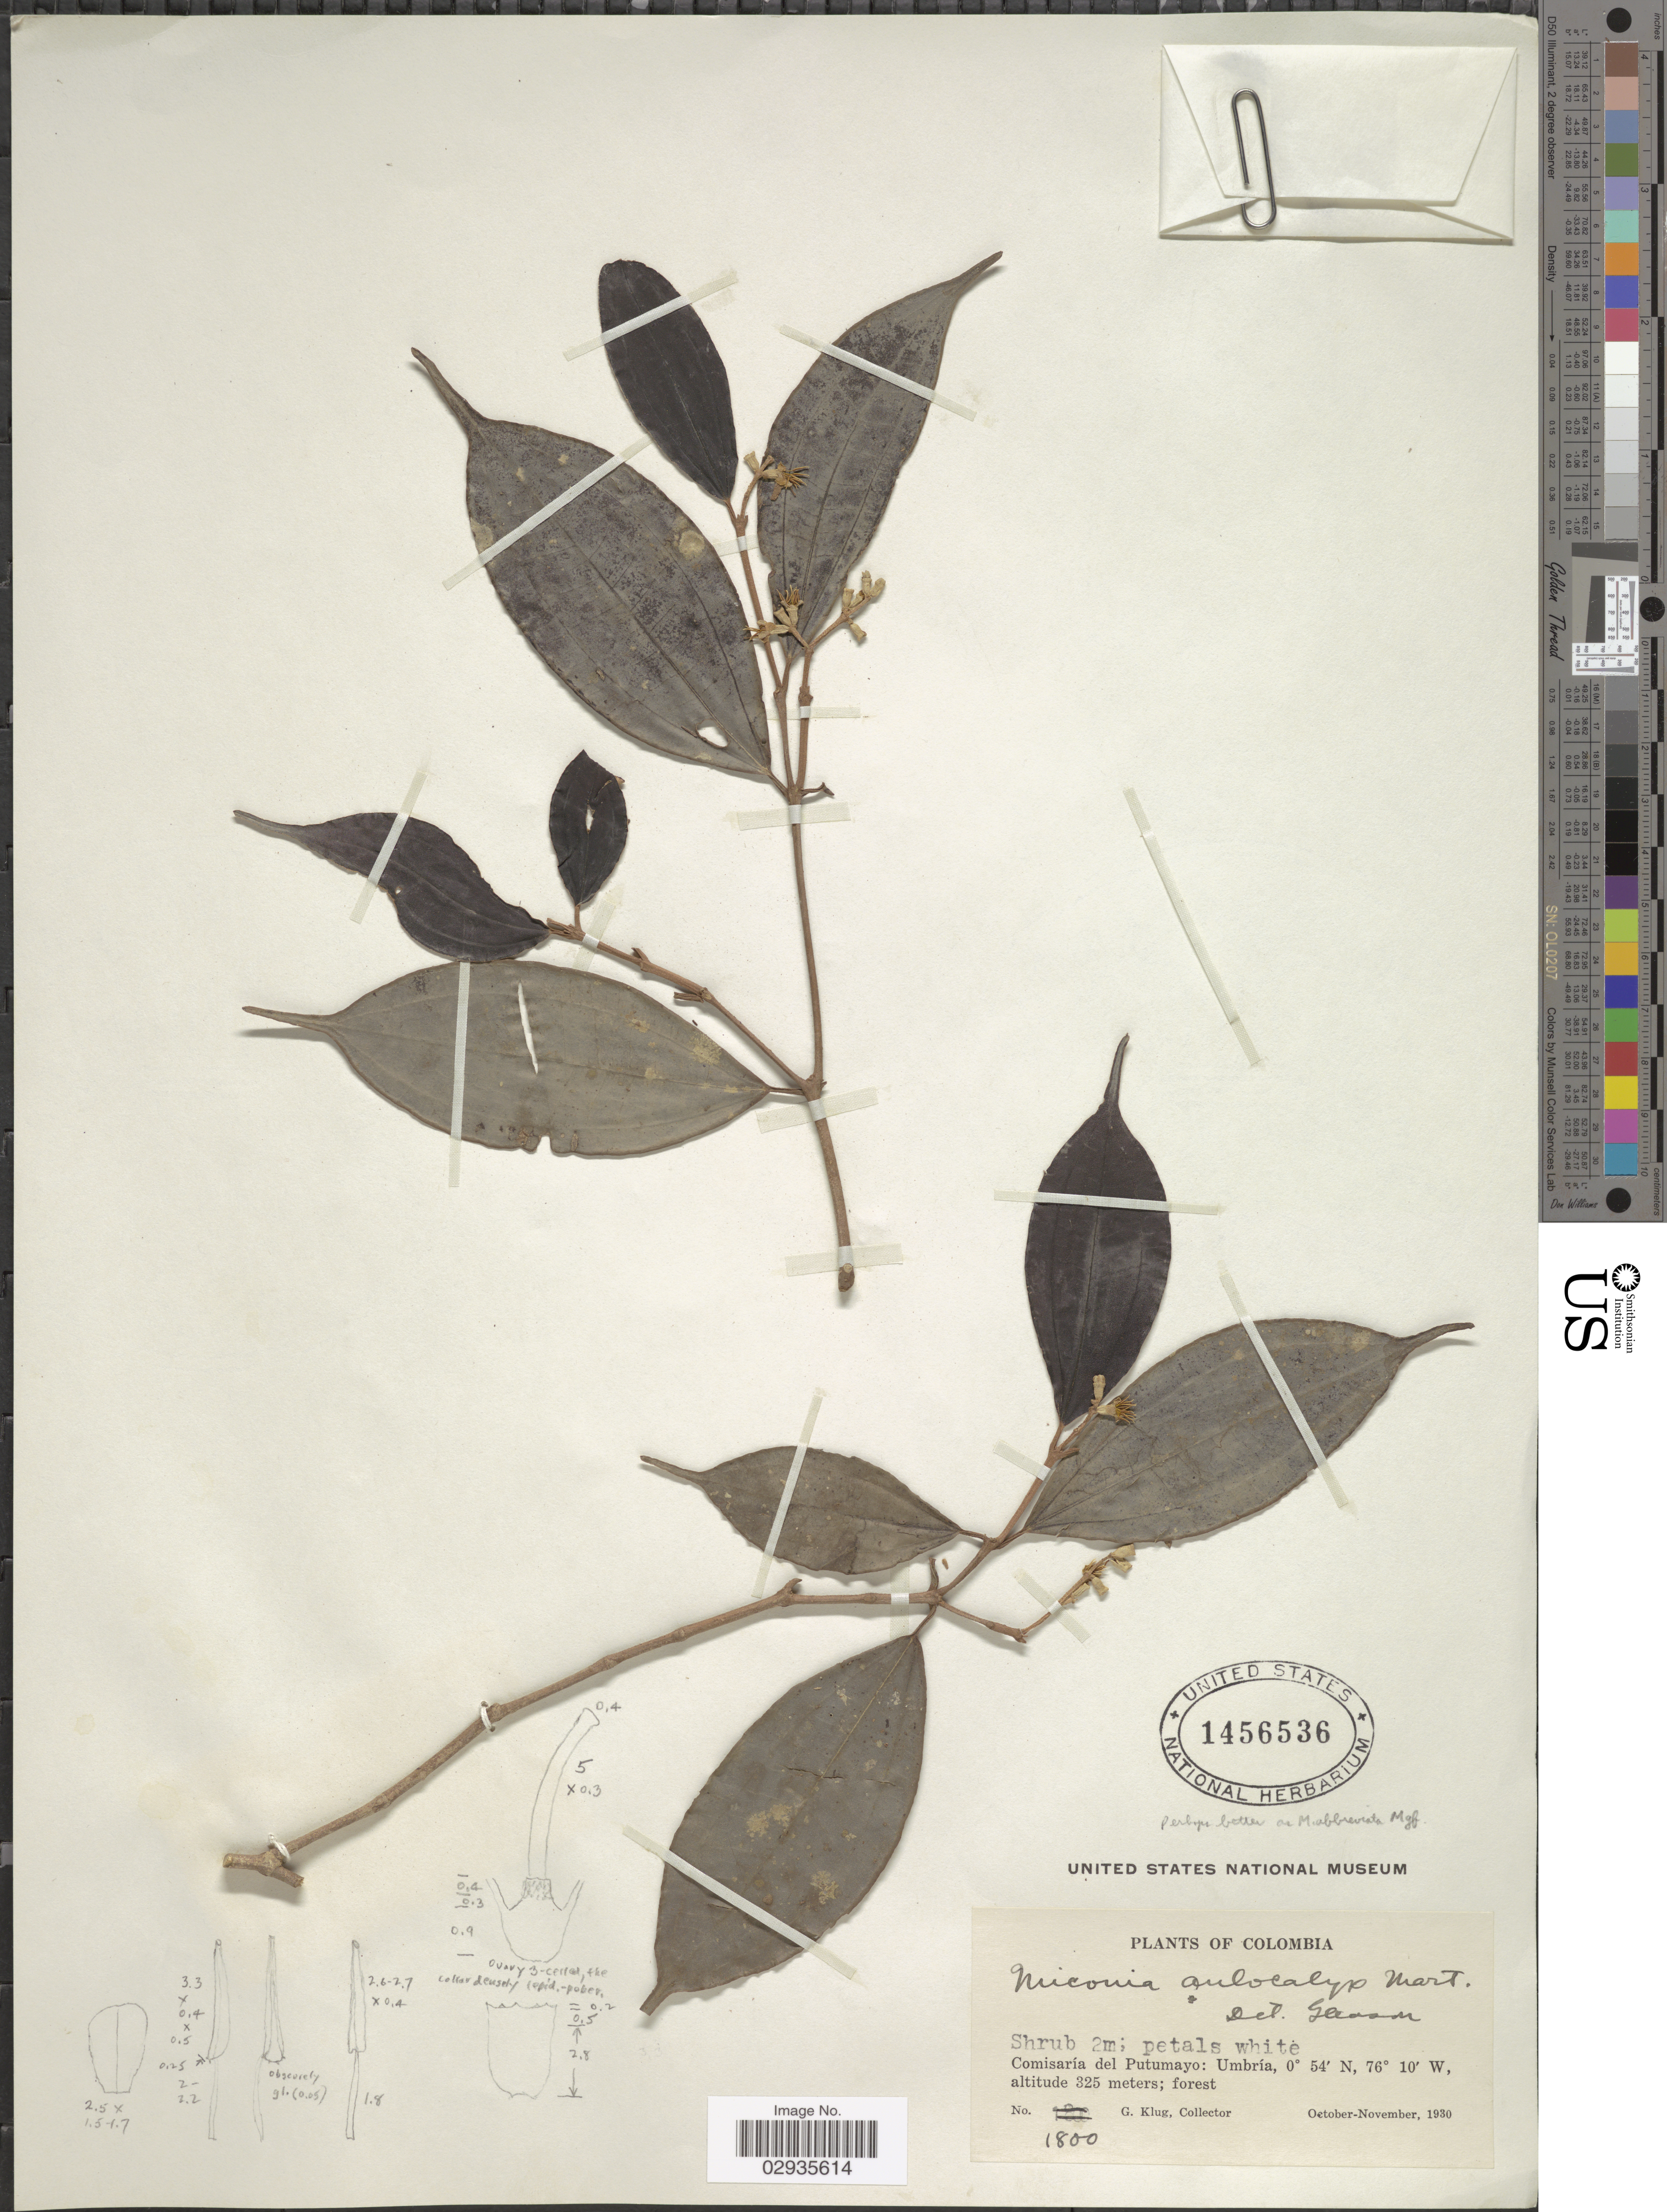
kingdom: Plantae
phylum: Tracheophyta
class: Magnoliopsida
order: Myrtales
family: Melastomataceae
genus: Miconia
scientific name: Miconia abbreviata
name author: Markgr.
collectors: G. Klug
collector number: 1800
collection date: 1930-10/1930-11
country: Colombia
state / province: Putumayo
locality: Comisaría del Putumayo: Umbría.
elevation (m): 325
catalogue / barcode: US 1456536